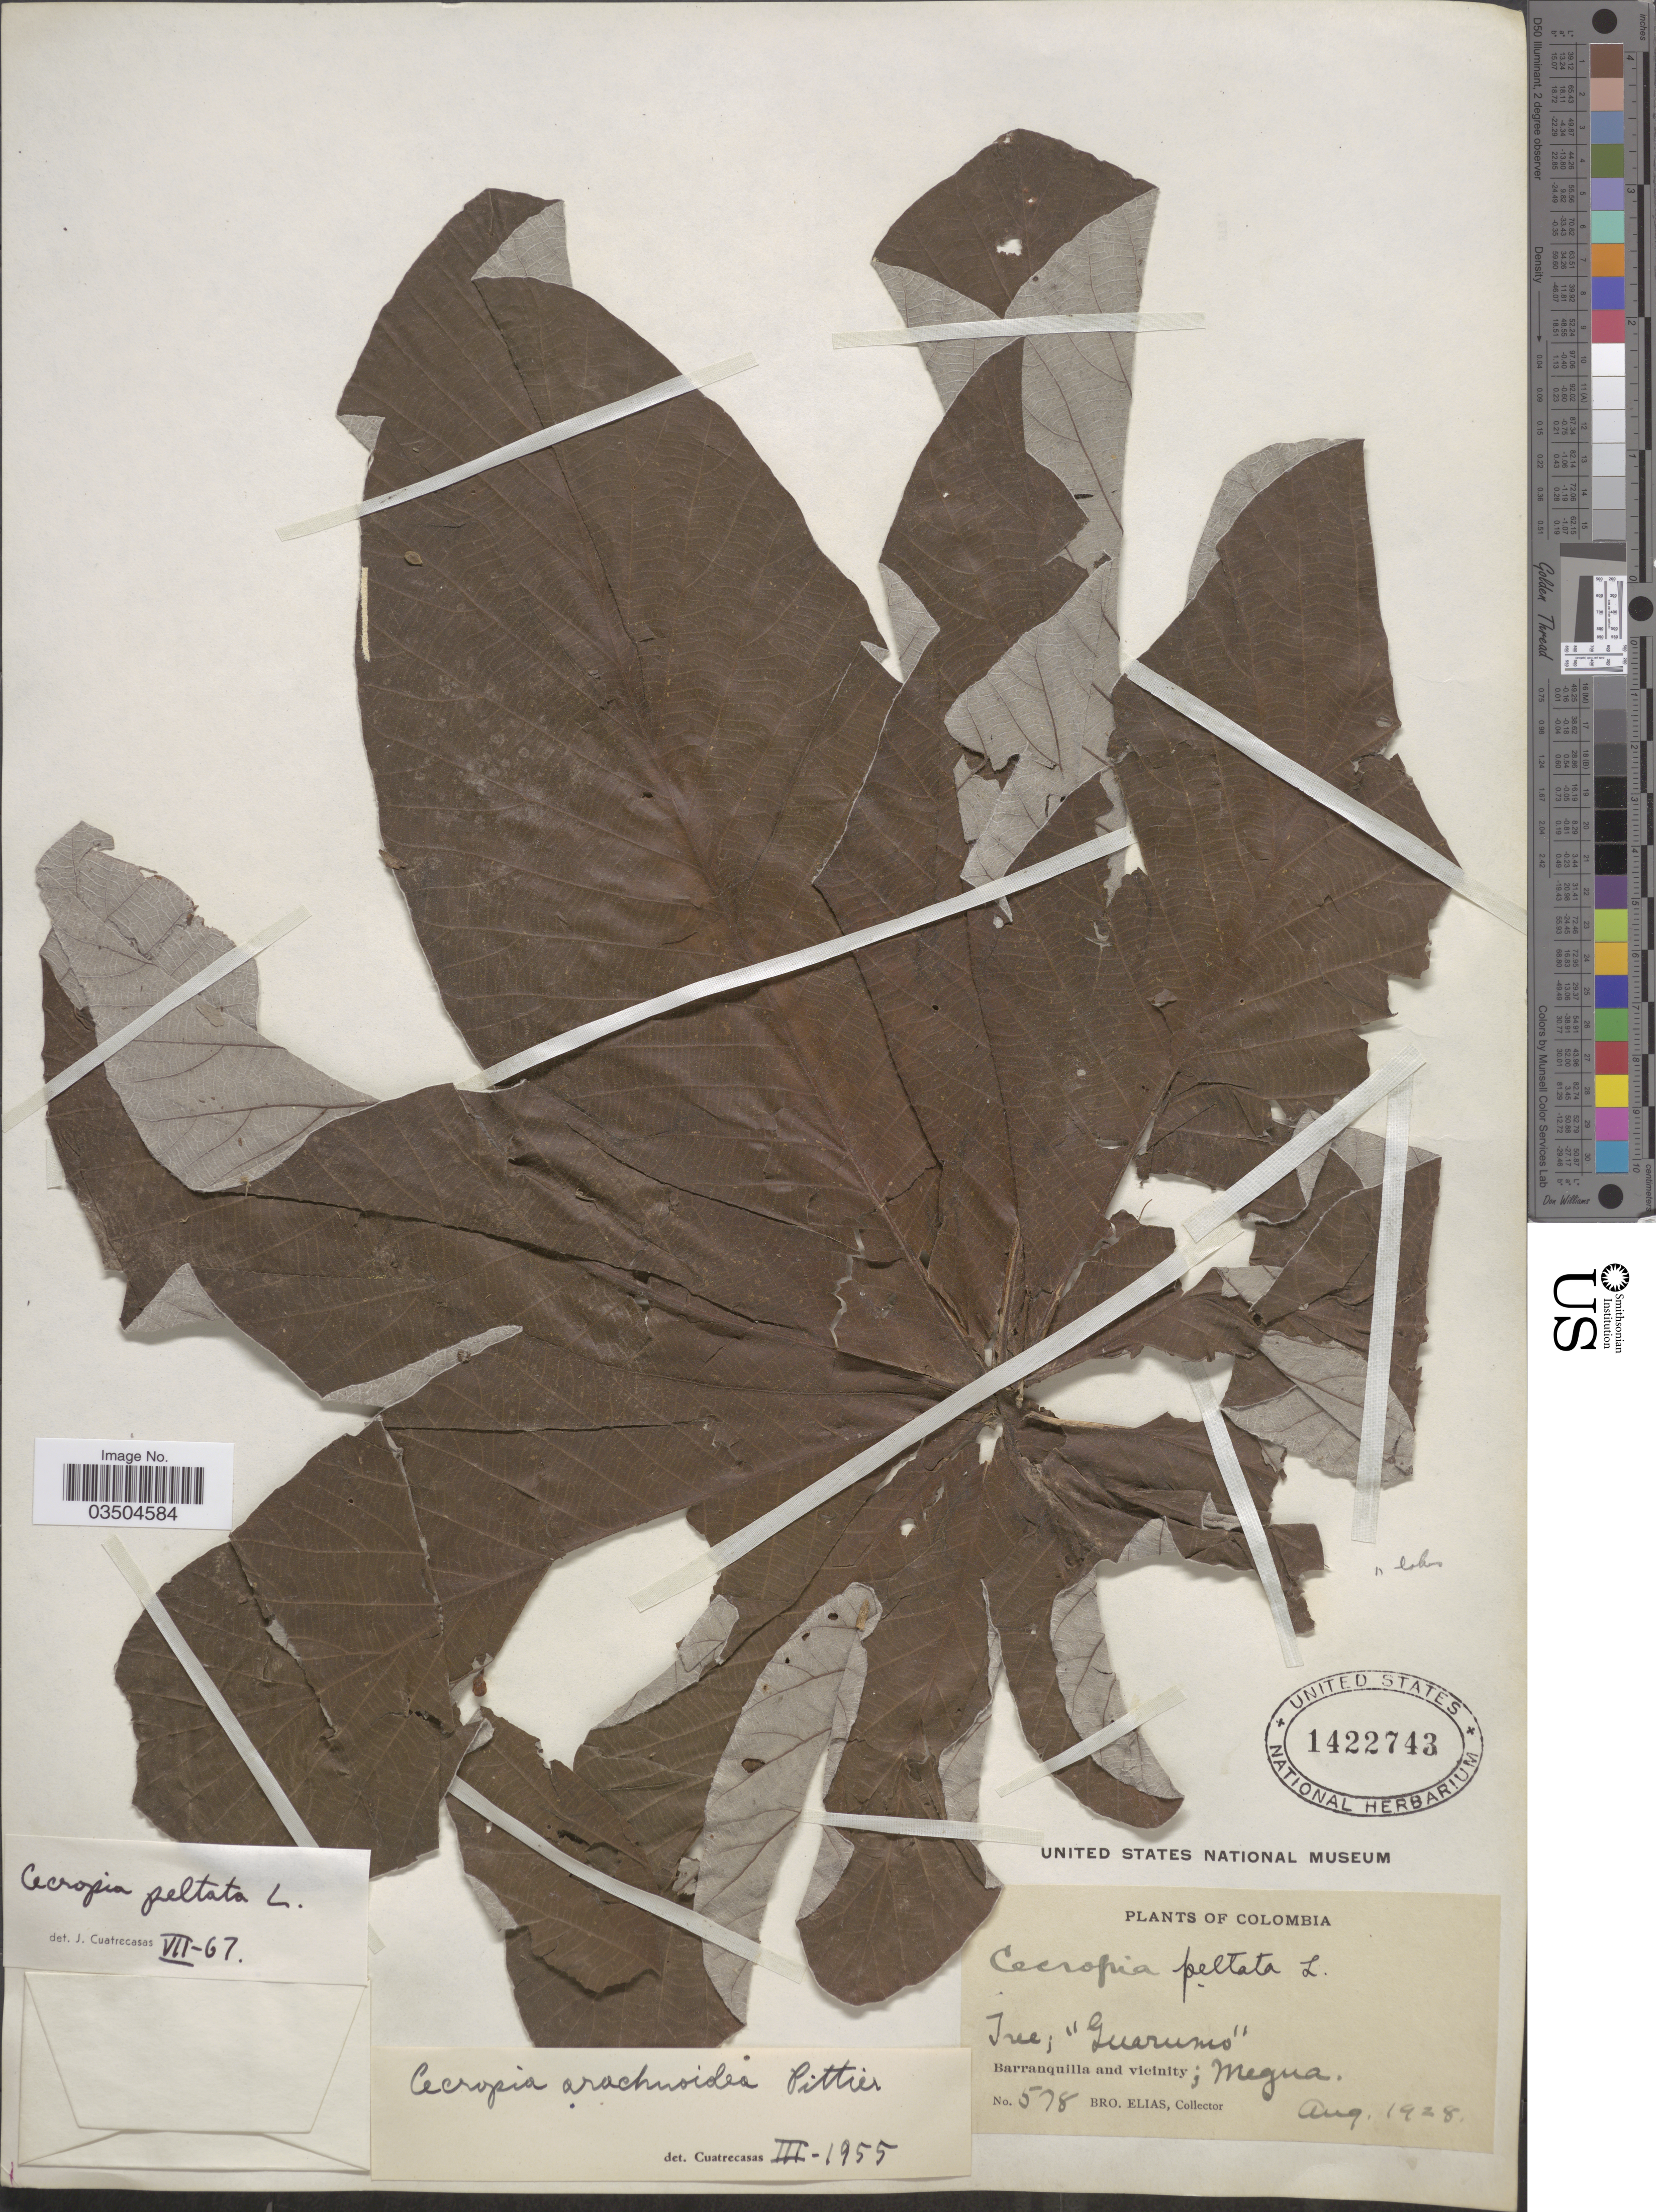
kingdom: Plantae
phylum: Tracheophyta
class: Magnoliopsida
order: Rosales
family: Urticaceae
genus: Cecropia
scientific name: Cecropia peltata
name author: L.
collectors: Bro. Elias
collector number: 578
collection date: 1928-08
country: Colombia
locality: Barranquilla and vicinity; Megua.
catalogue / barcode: US 1422743